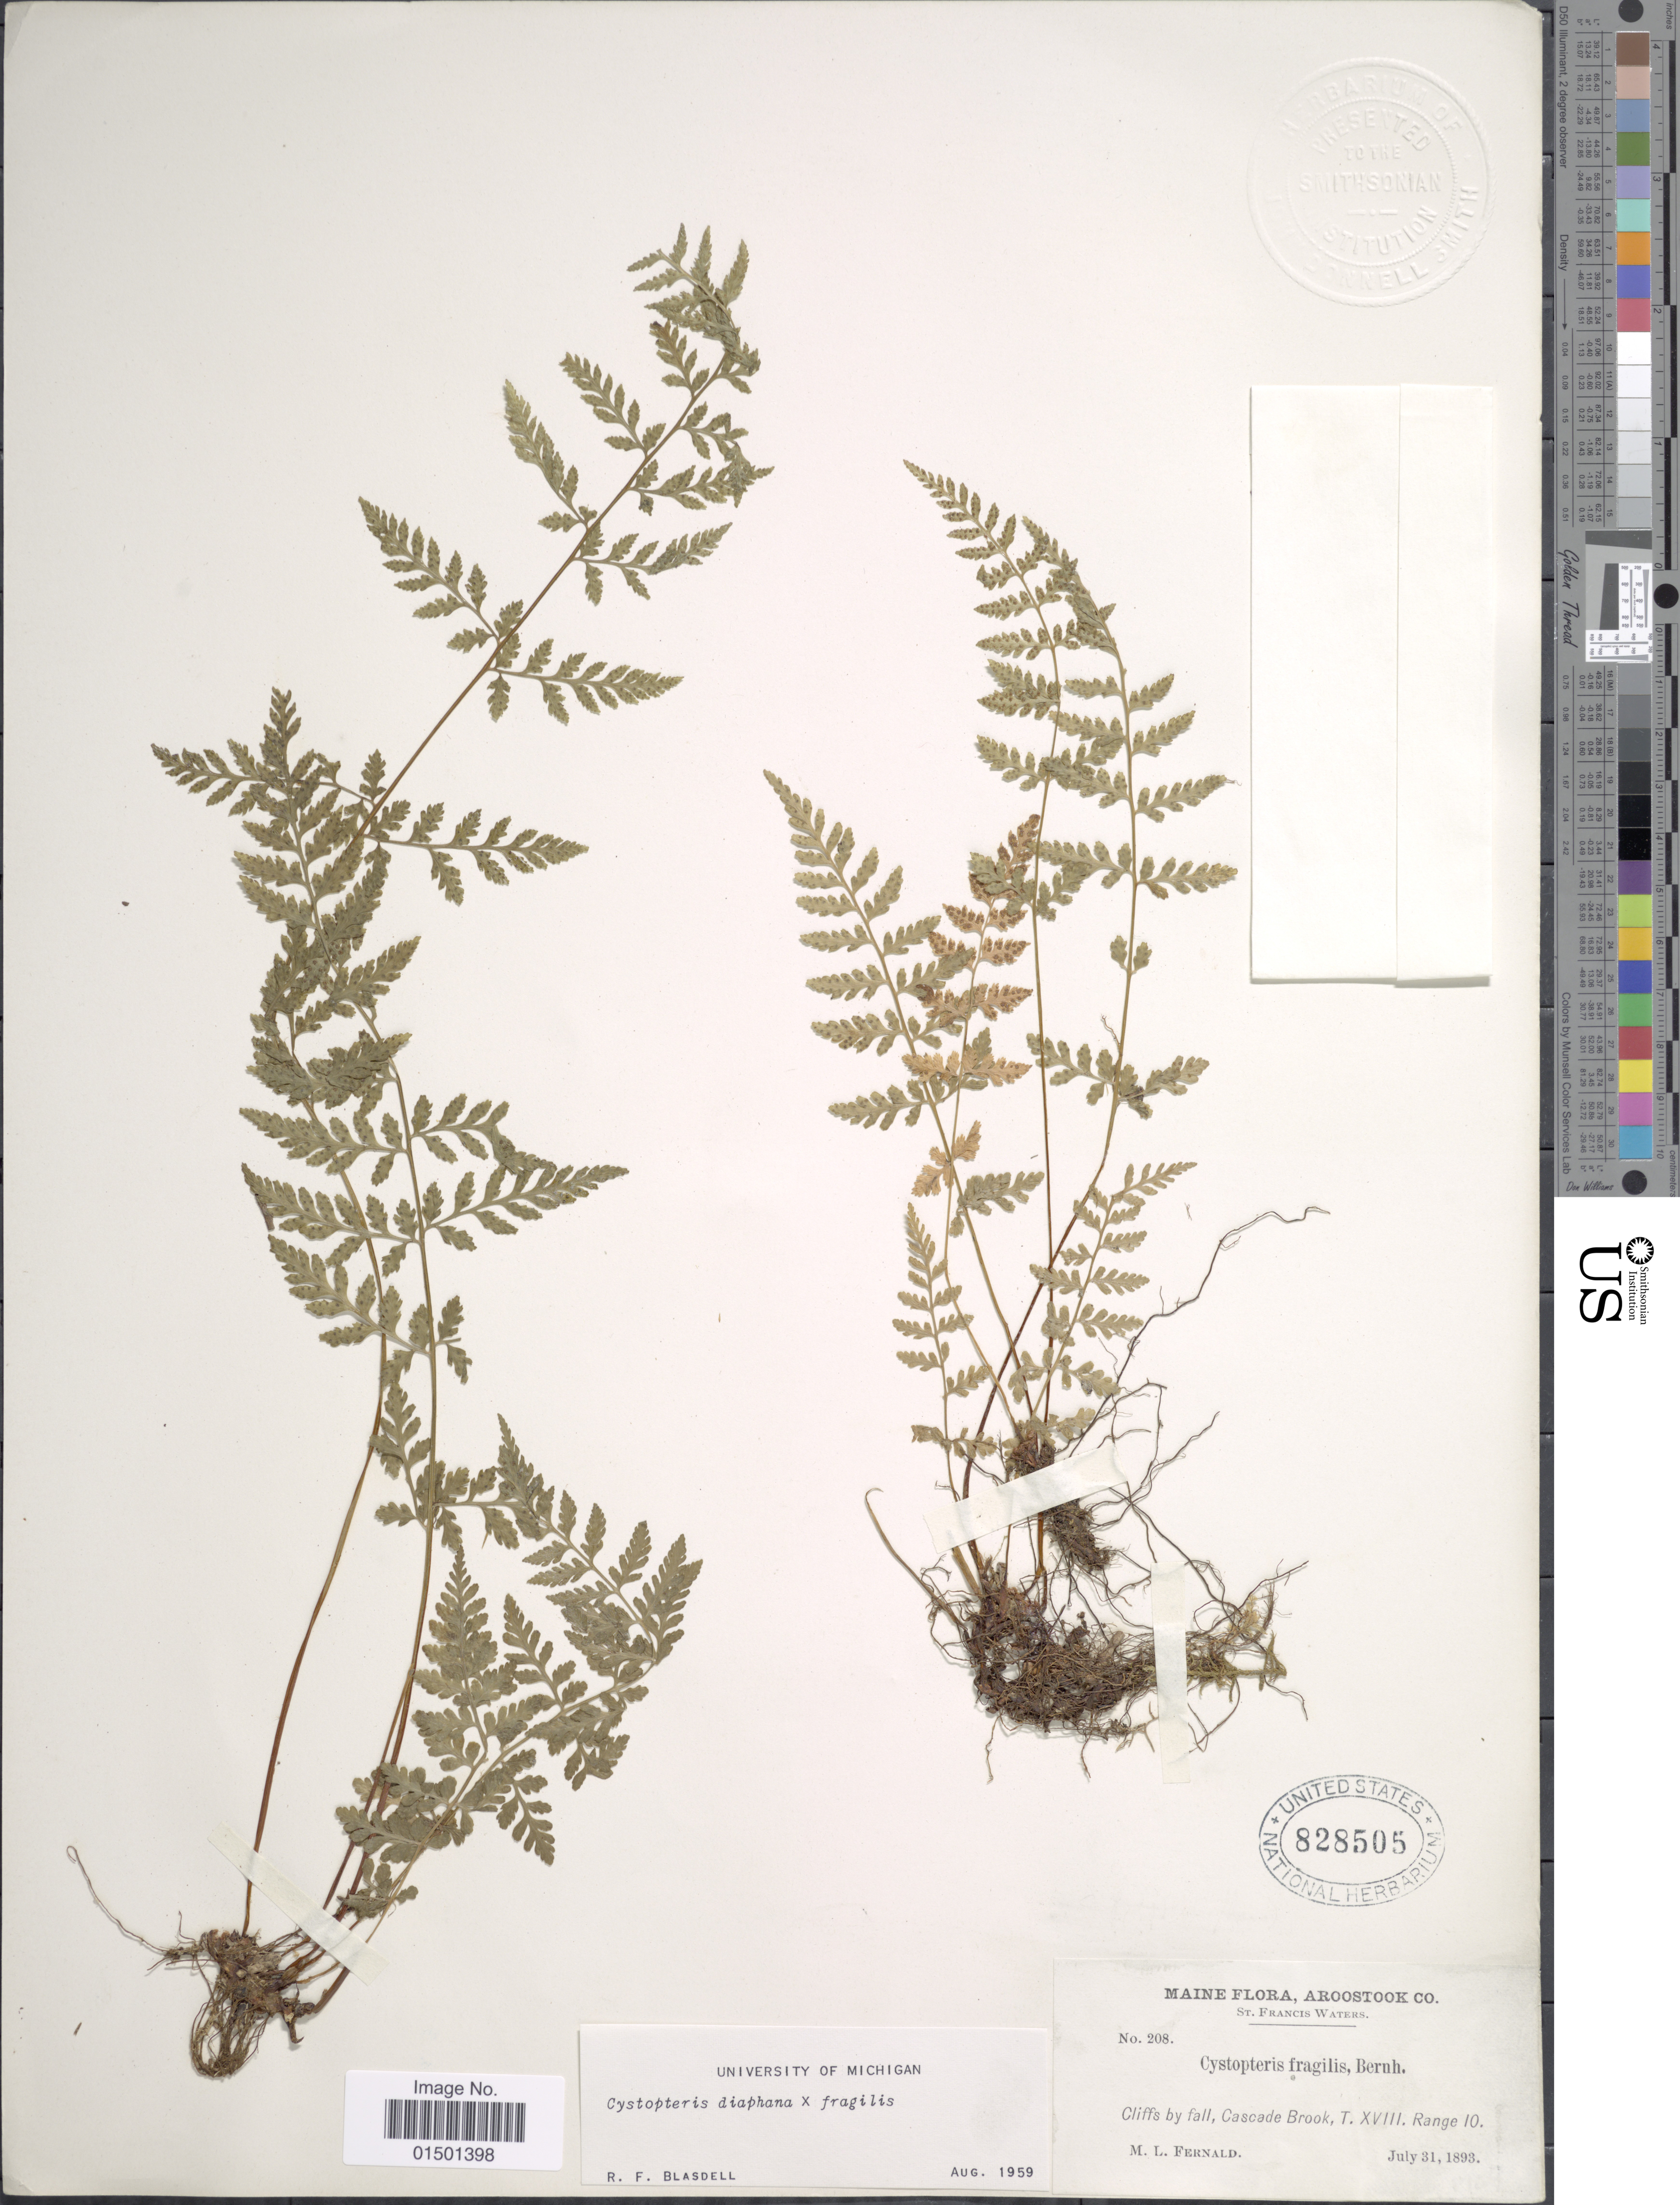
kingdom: Plantae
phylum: Tracheophyta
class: Polypodiopsida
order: Polypodiales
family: Cystopteridaceae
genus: Cystopteris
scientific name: Cystopteris diaphana x C. fragilis (L.) Bernh.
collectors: M. L. Fernald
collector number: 208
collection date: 1893-07-31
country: United States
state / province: Maine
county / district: Aroostook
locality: St. Francis Waters, Cascade Brook, T. XVIII. Range 10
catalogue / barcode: US 828505